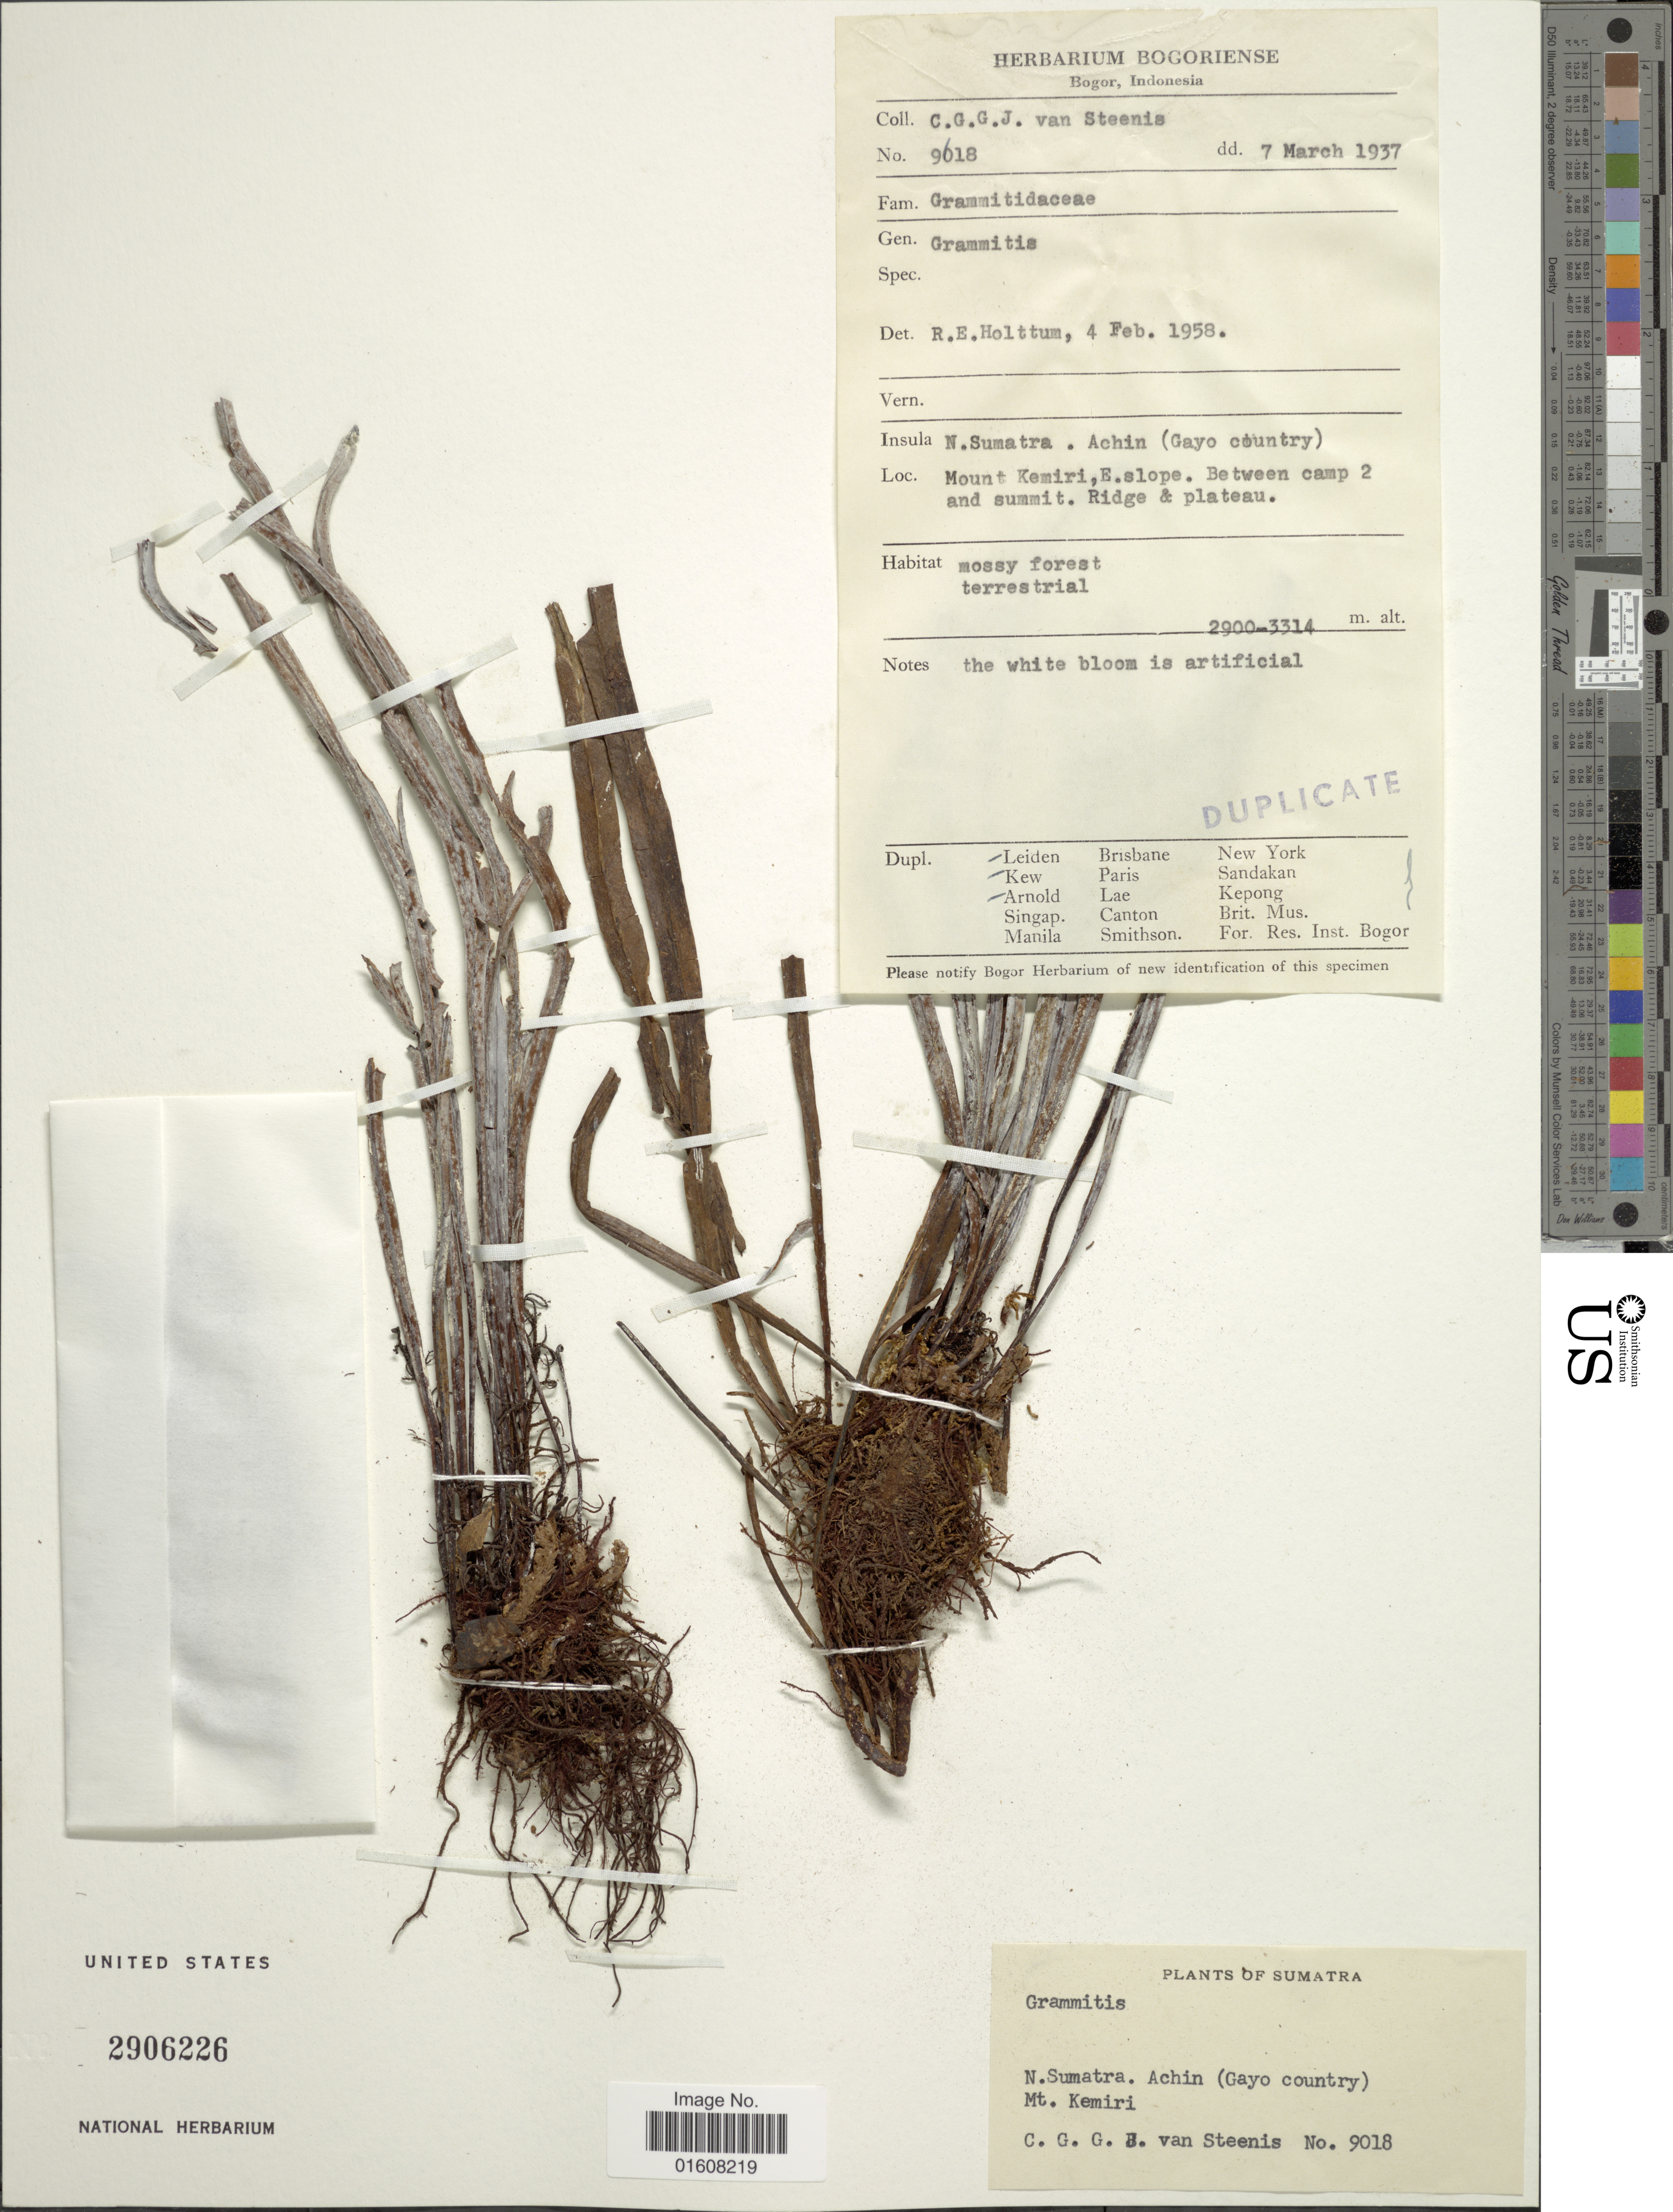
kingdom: Plantae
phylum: Tracheophyta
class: Polypodiopsida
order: Polypodiales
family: Polypodiaceae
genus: Grammitis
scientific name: Grammitis sp.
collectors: C. G. van Steenis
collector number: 9618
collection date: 1937-03-07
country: Indonesia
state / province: Sumatra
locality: N. Sumatra. Achin (Gayo country). Mount Kemiri, E.slope. Between camp 2 and summit. Ridge & plateau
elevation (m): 2900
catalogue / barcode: US 2906226